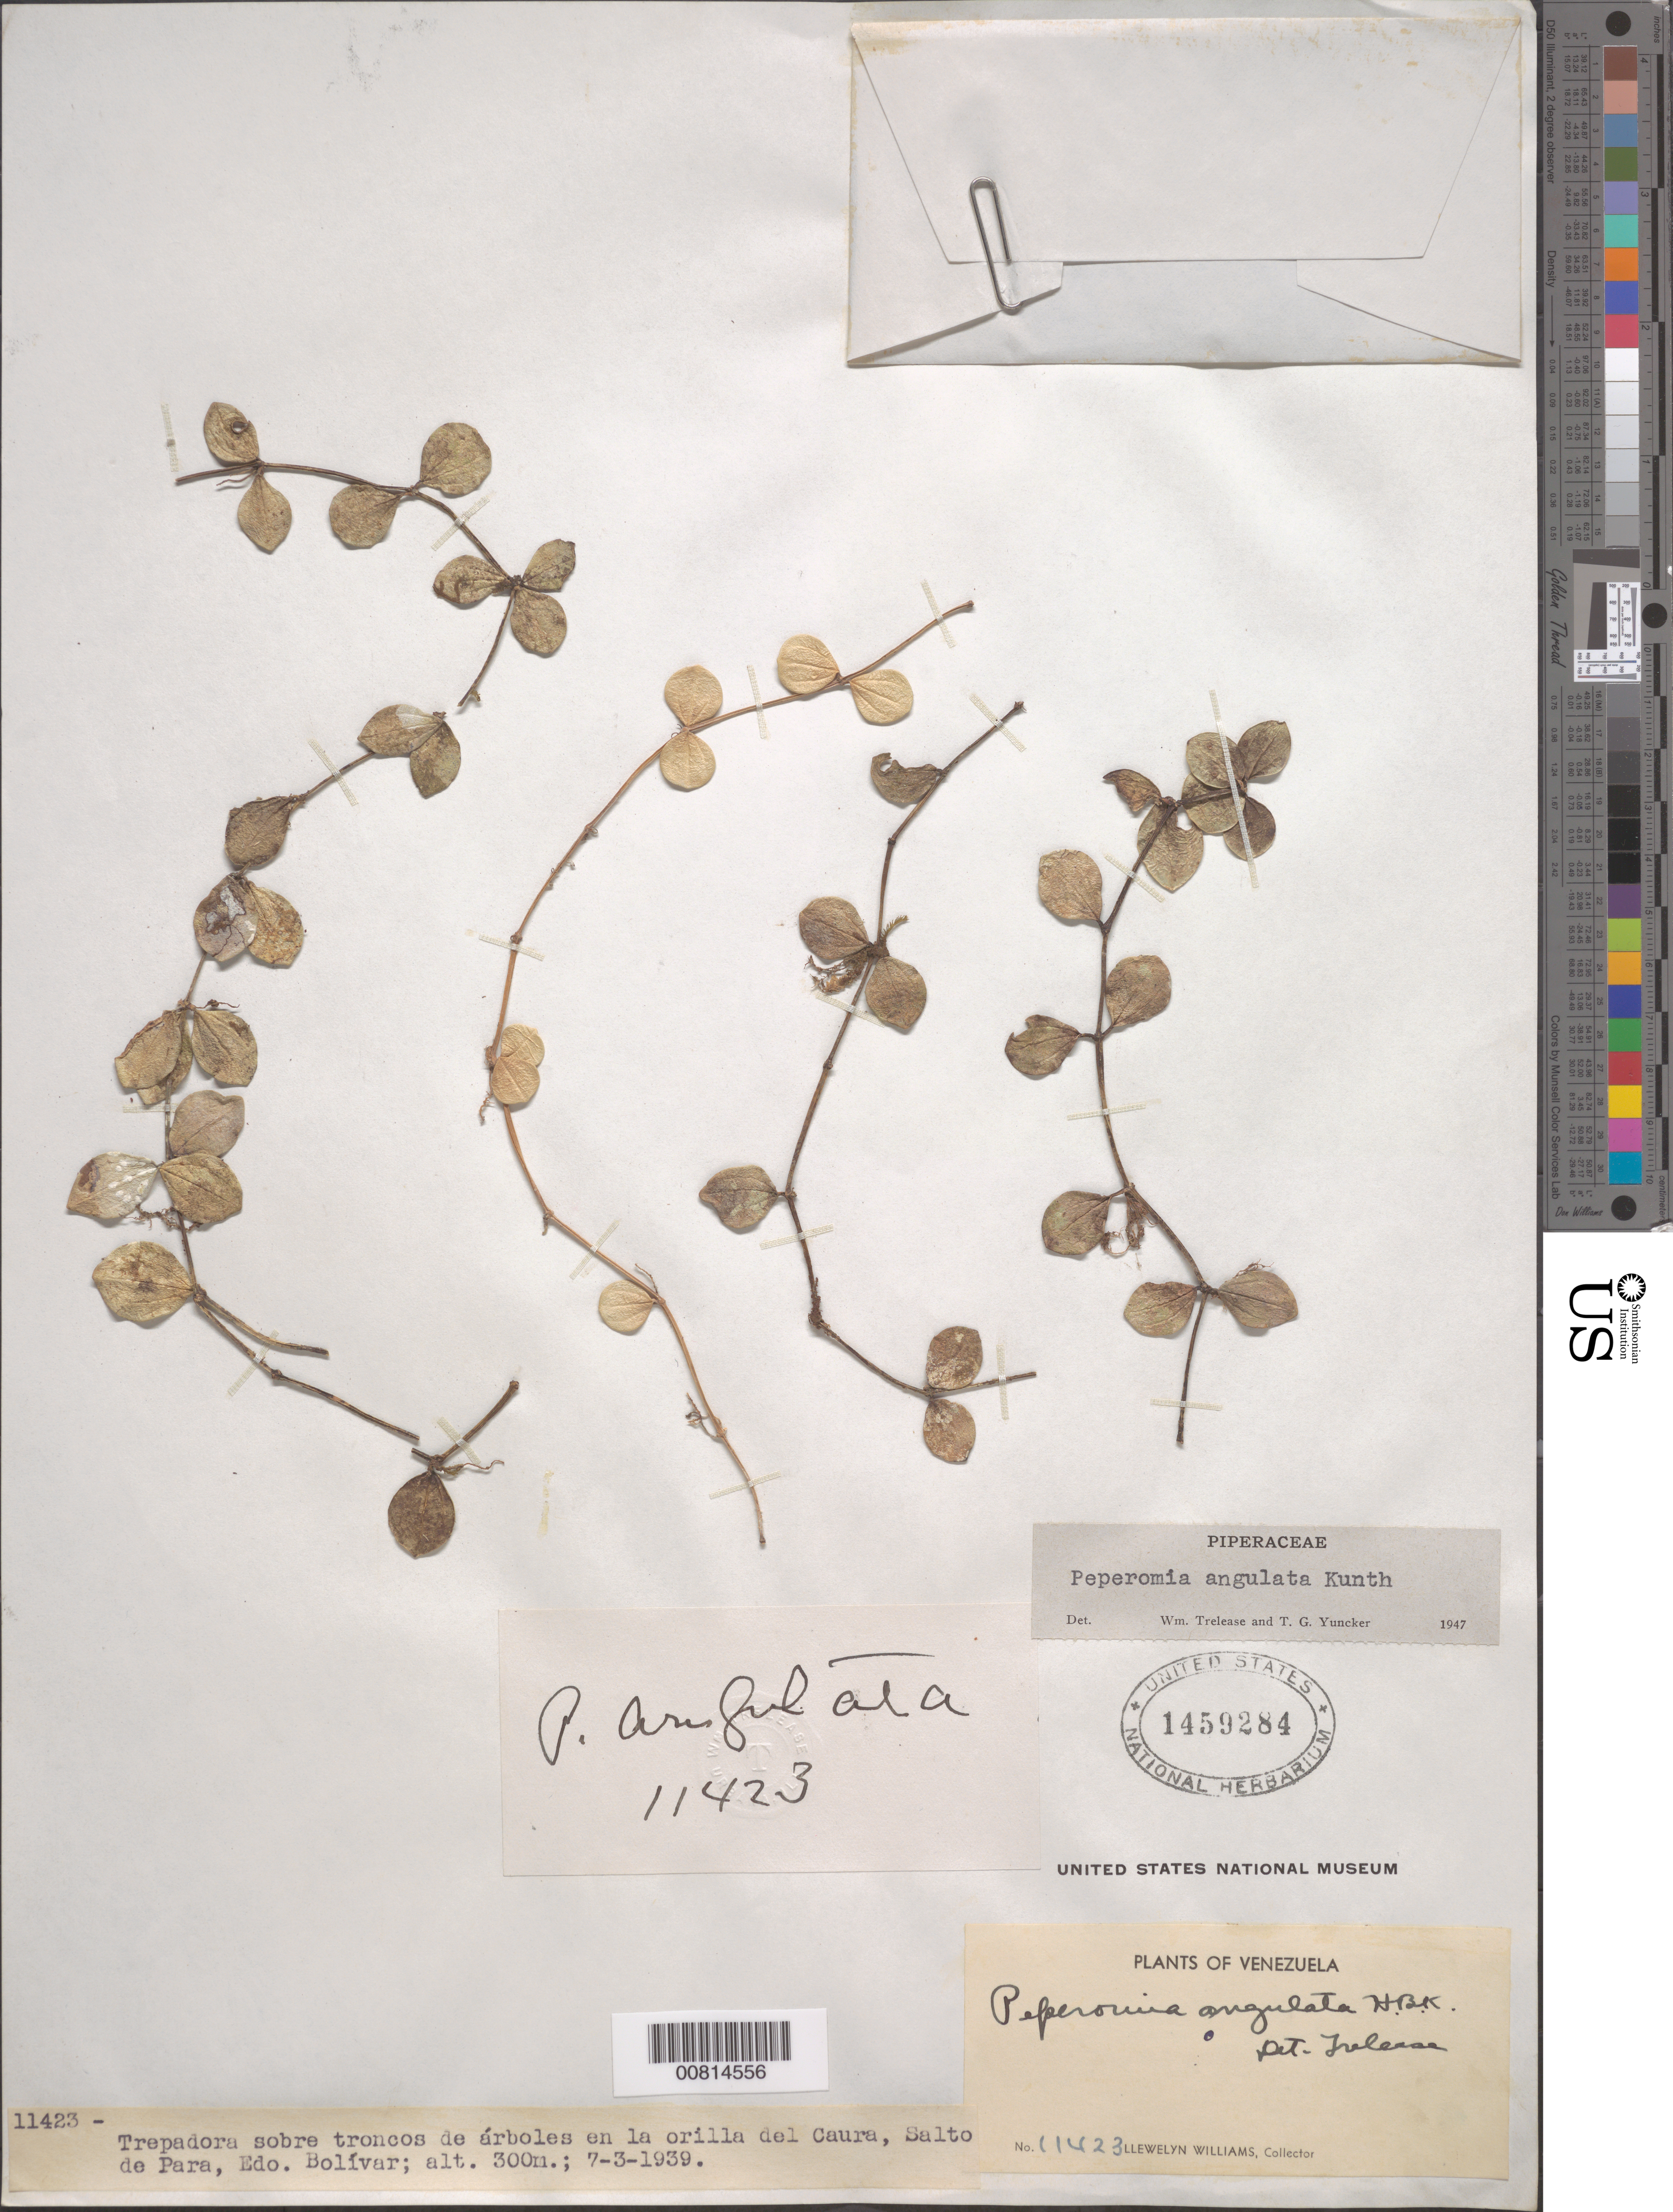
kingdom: Plantae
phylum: Tracheophyta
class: Magnoliopsida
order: Piperales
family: Piperaceae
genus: Peperomia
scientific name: Peperomia quadrangularis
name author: (J.V. Thomps.) A. Dietr.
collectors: Ll. Williams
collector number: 11423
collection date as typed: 7-Mar-39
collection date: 1939-03-07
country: Venezuela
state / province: Bolívar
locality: Salto de Para, Medio Caura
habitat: Sobre troncos de arboles en la orilla del Caura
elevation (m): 300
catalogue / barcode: US 1459284